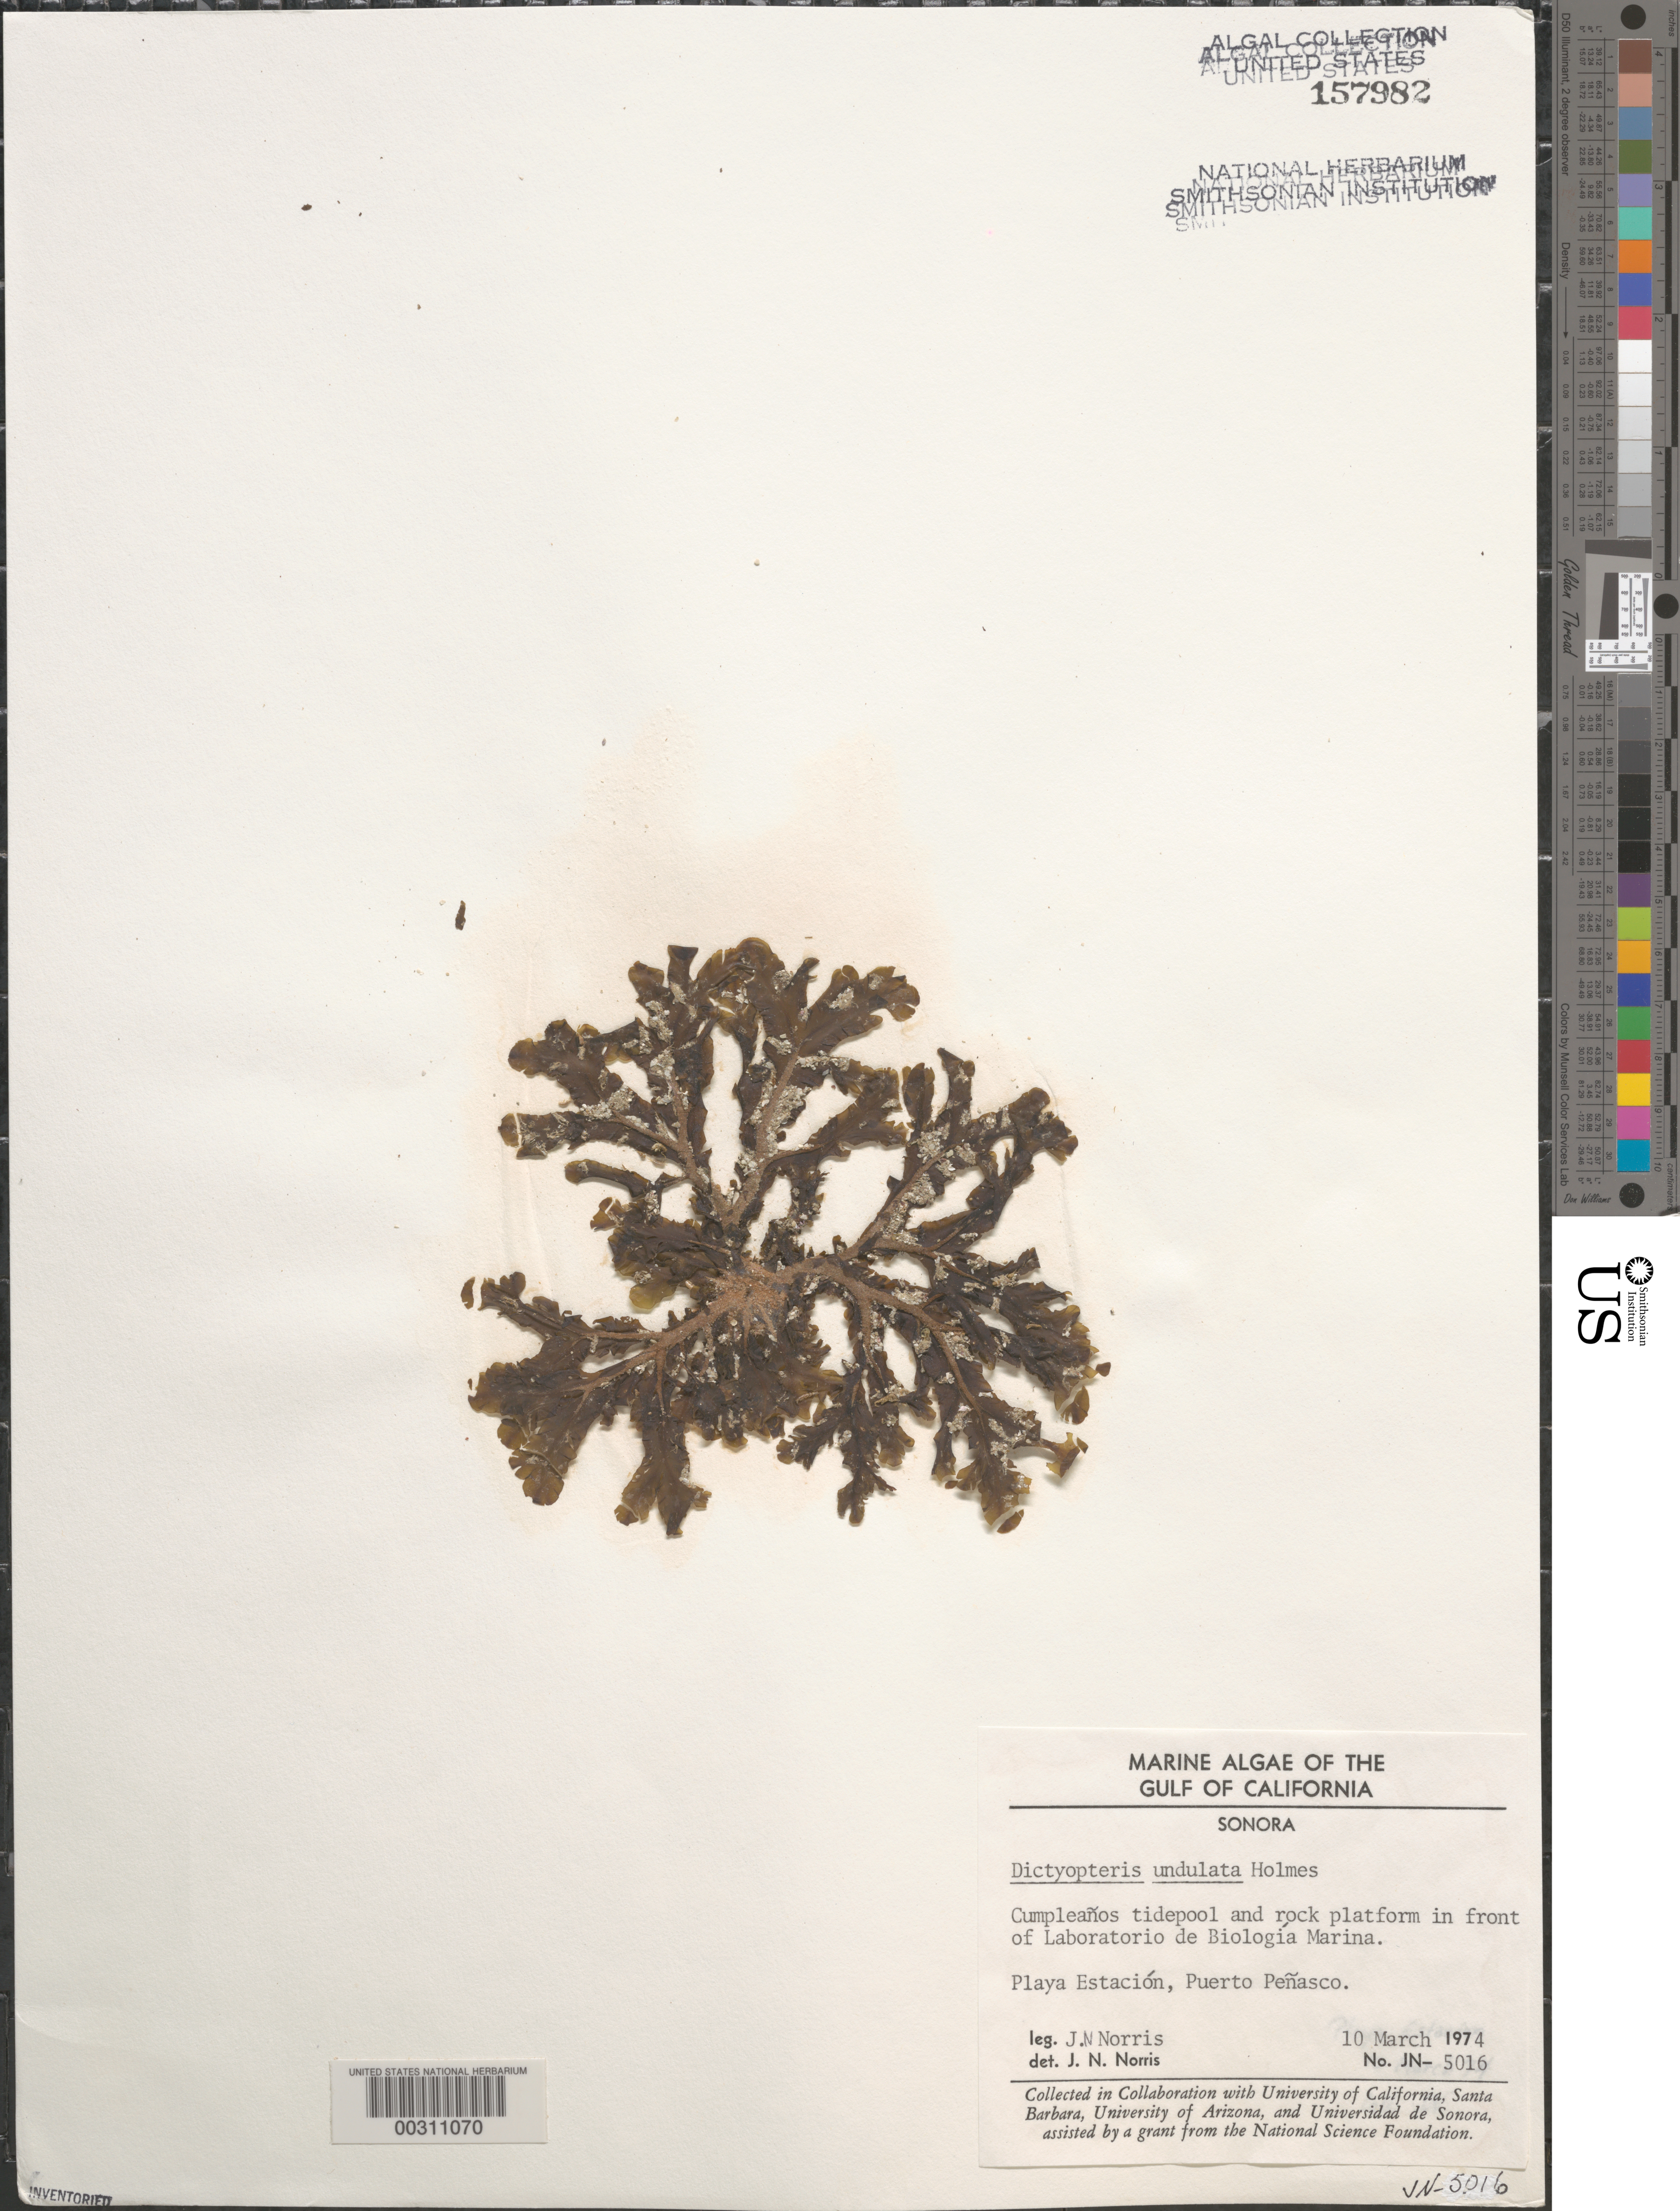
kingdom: Chromista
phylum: Ochrophyta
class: Phaeophyceae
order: Dictyotales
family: Dictyotaceae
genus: Dictyopteris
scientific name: Dictyopteris undulata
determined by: Norris, James N.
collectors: J. N. Norris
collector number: JN-5016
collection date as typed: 10 Mar 1974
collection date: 1974-03-10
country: Mexico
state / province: Sonora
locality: Playa Estacion, Puerto Penasco, Cumpleanos tide pool and marine laboratory shore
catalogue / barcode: US 157982